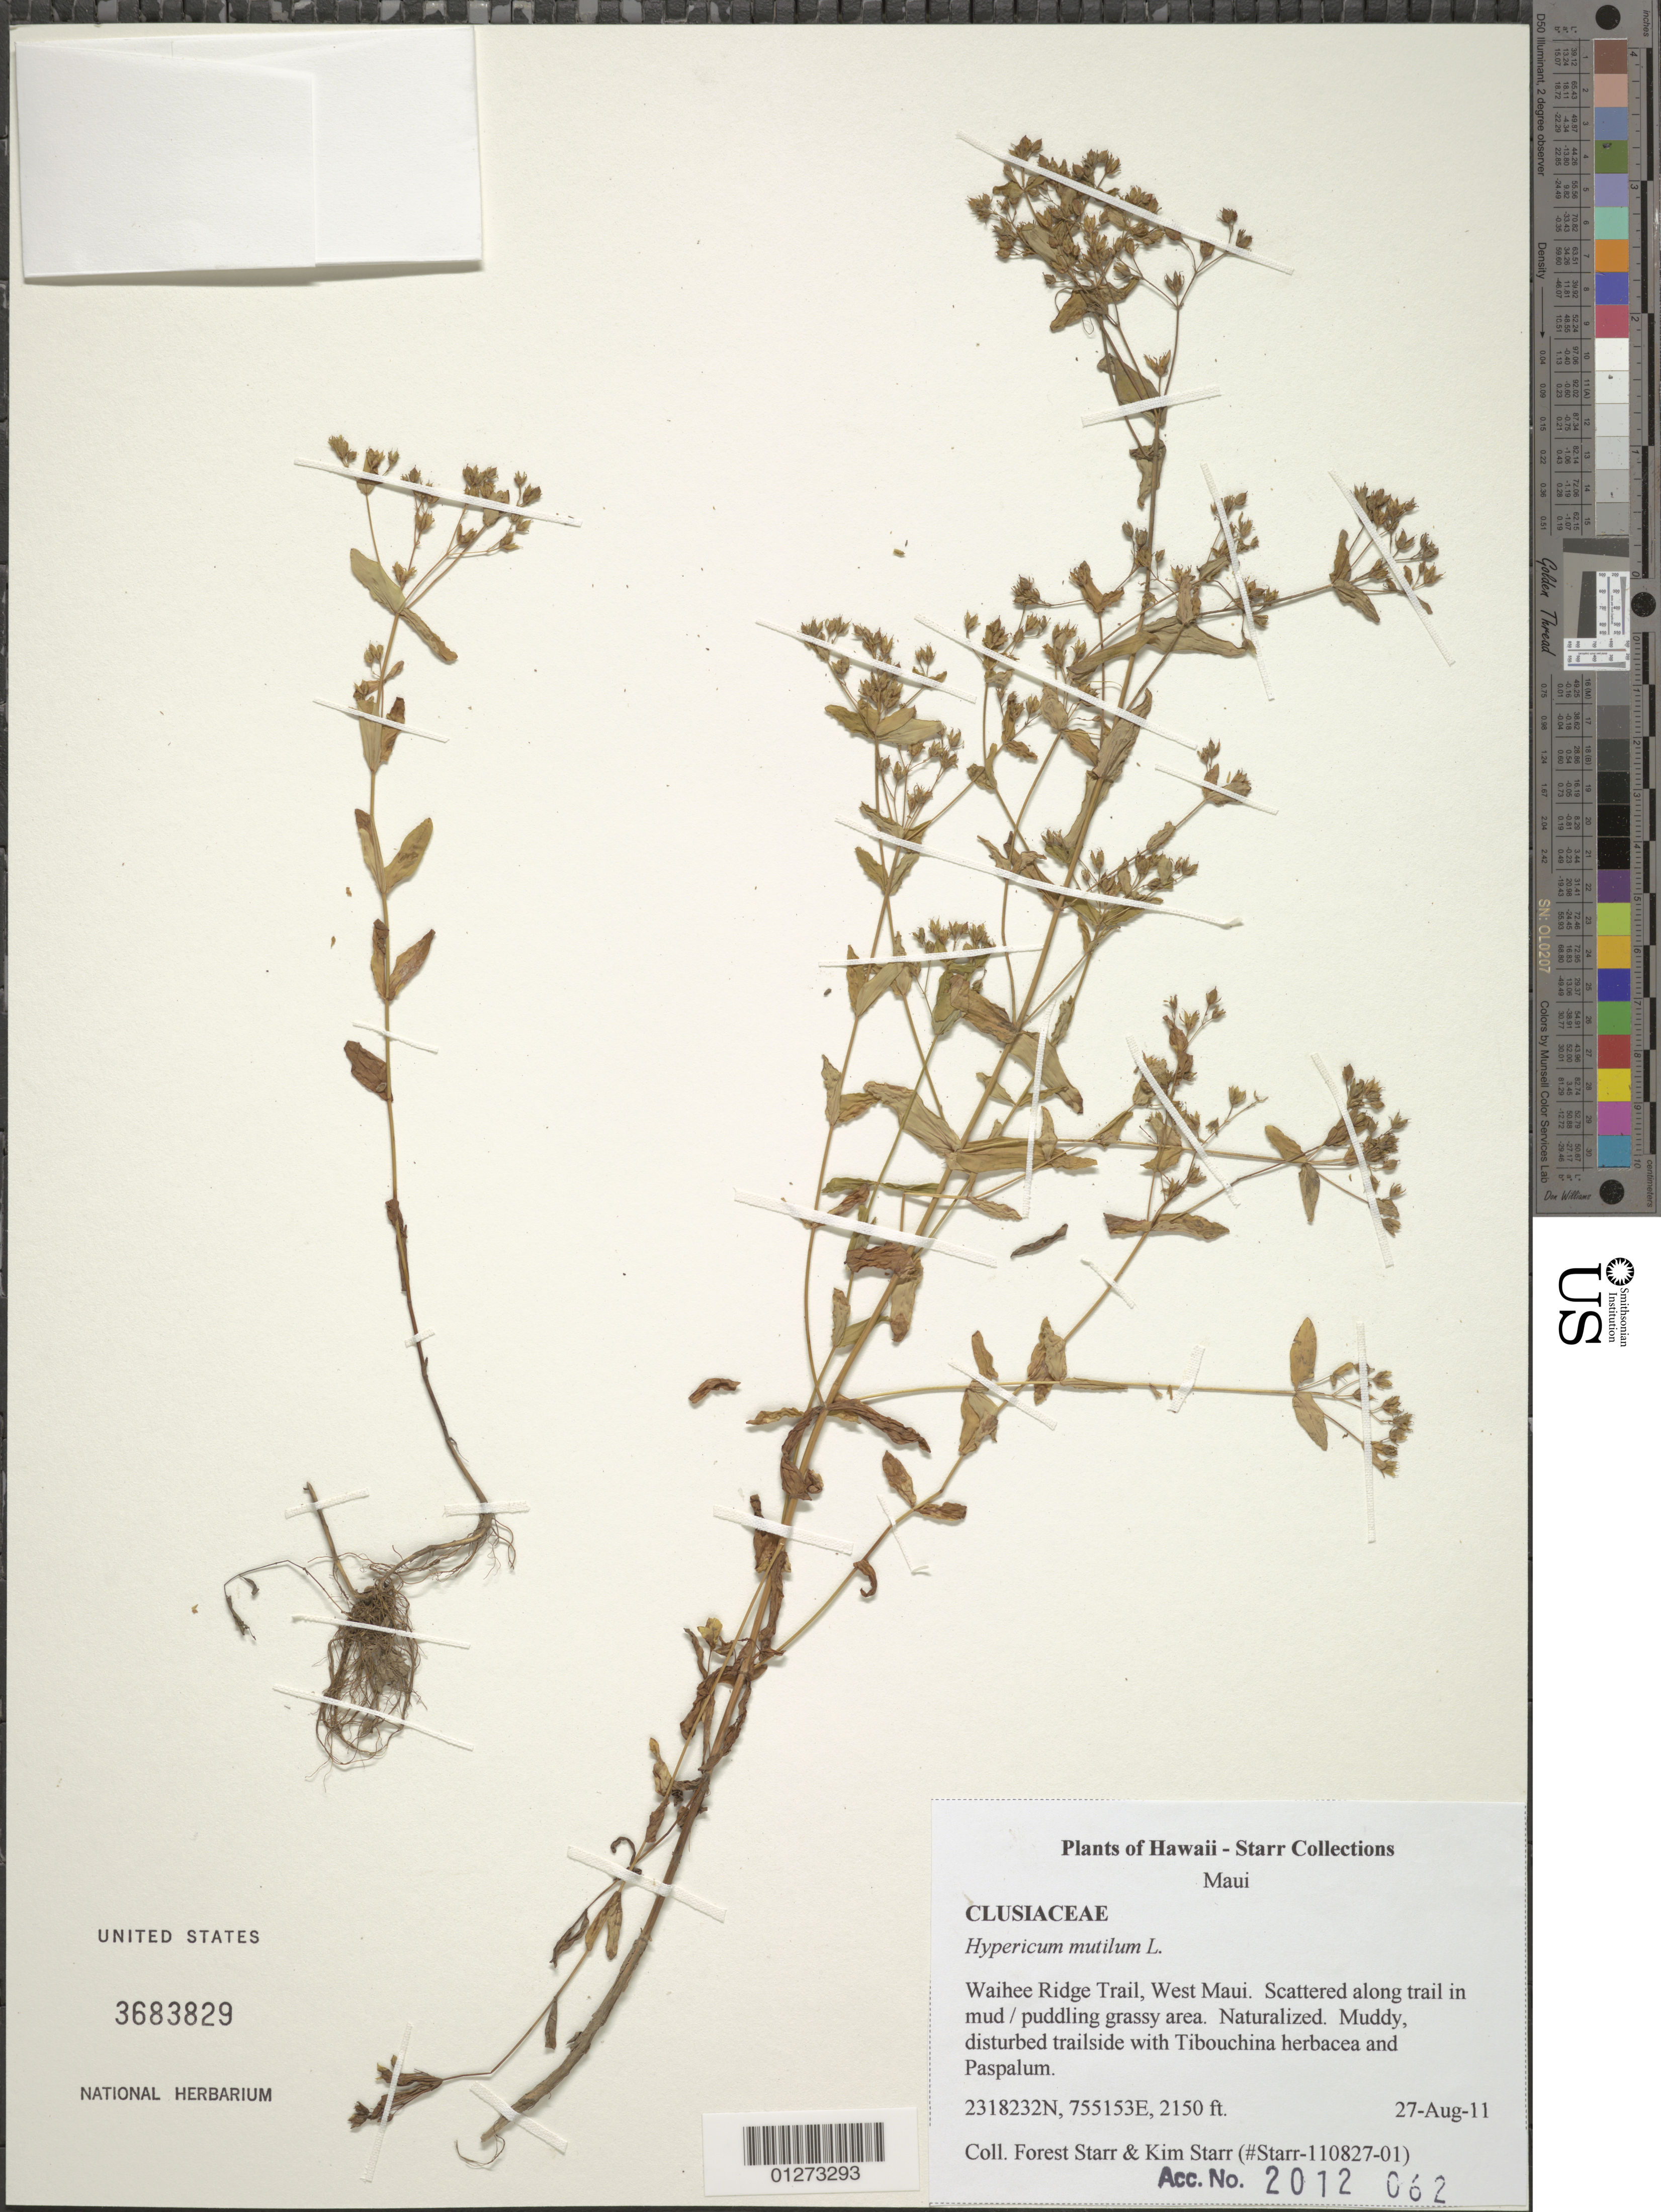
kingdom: Plantae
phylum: Tracheophyta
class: Magnoliopsida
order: Malpighiales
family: Hypericaceae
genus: Hypericum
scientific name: Hypericum mutilum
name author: L.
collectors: F. Starr & K. Starr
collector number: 110827-01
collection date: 2011-08-27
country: United States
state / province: Hawaii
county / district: Maui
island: Maui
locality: West Maui, Waihee Ridge Trail, scattered along trail in mud/puddling grassy area.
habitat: Muddy, disturbed trailside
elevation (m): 655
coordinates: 2318232N, 755153E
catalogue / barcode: US 3683829